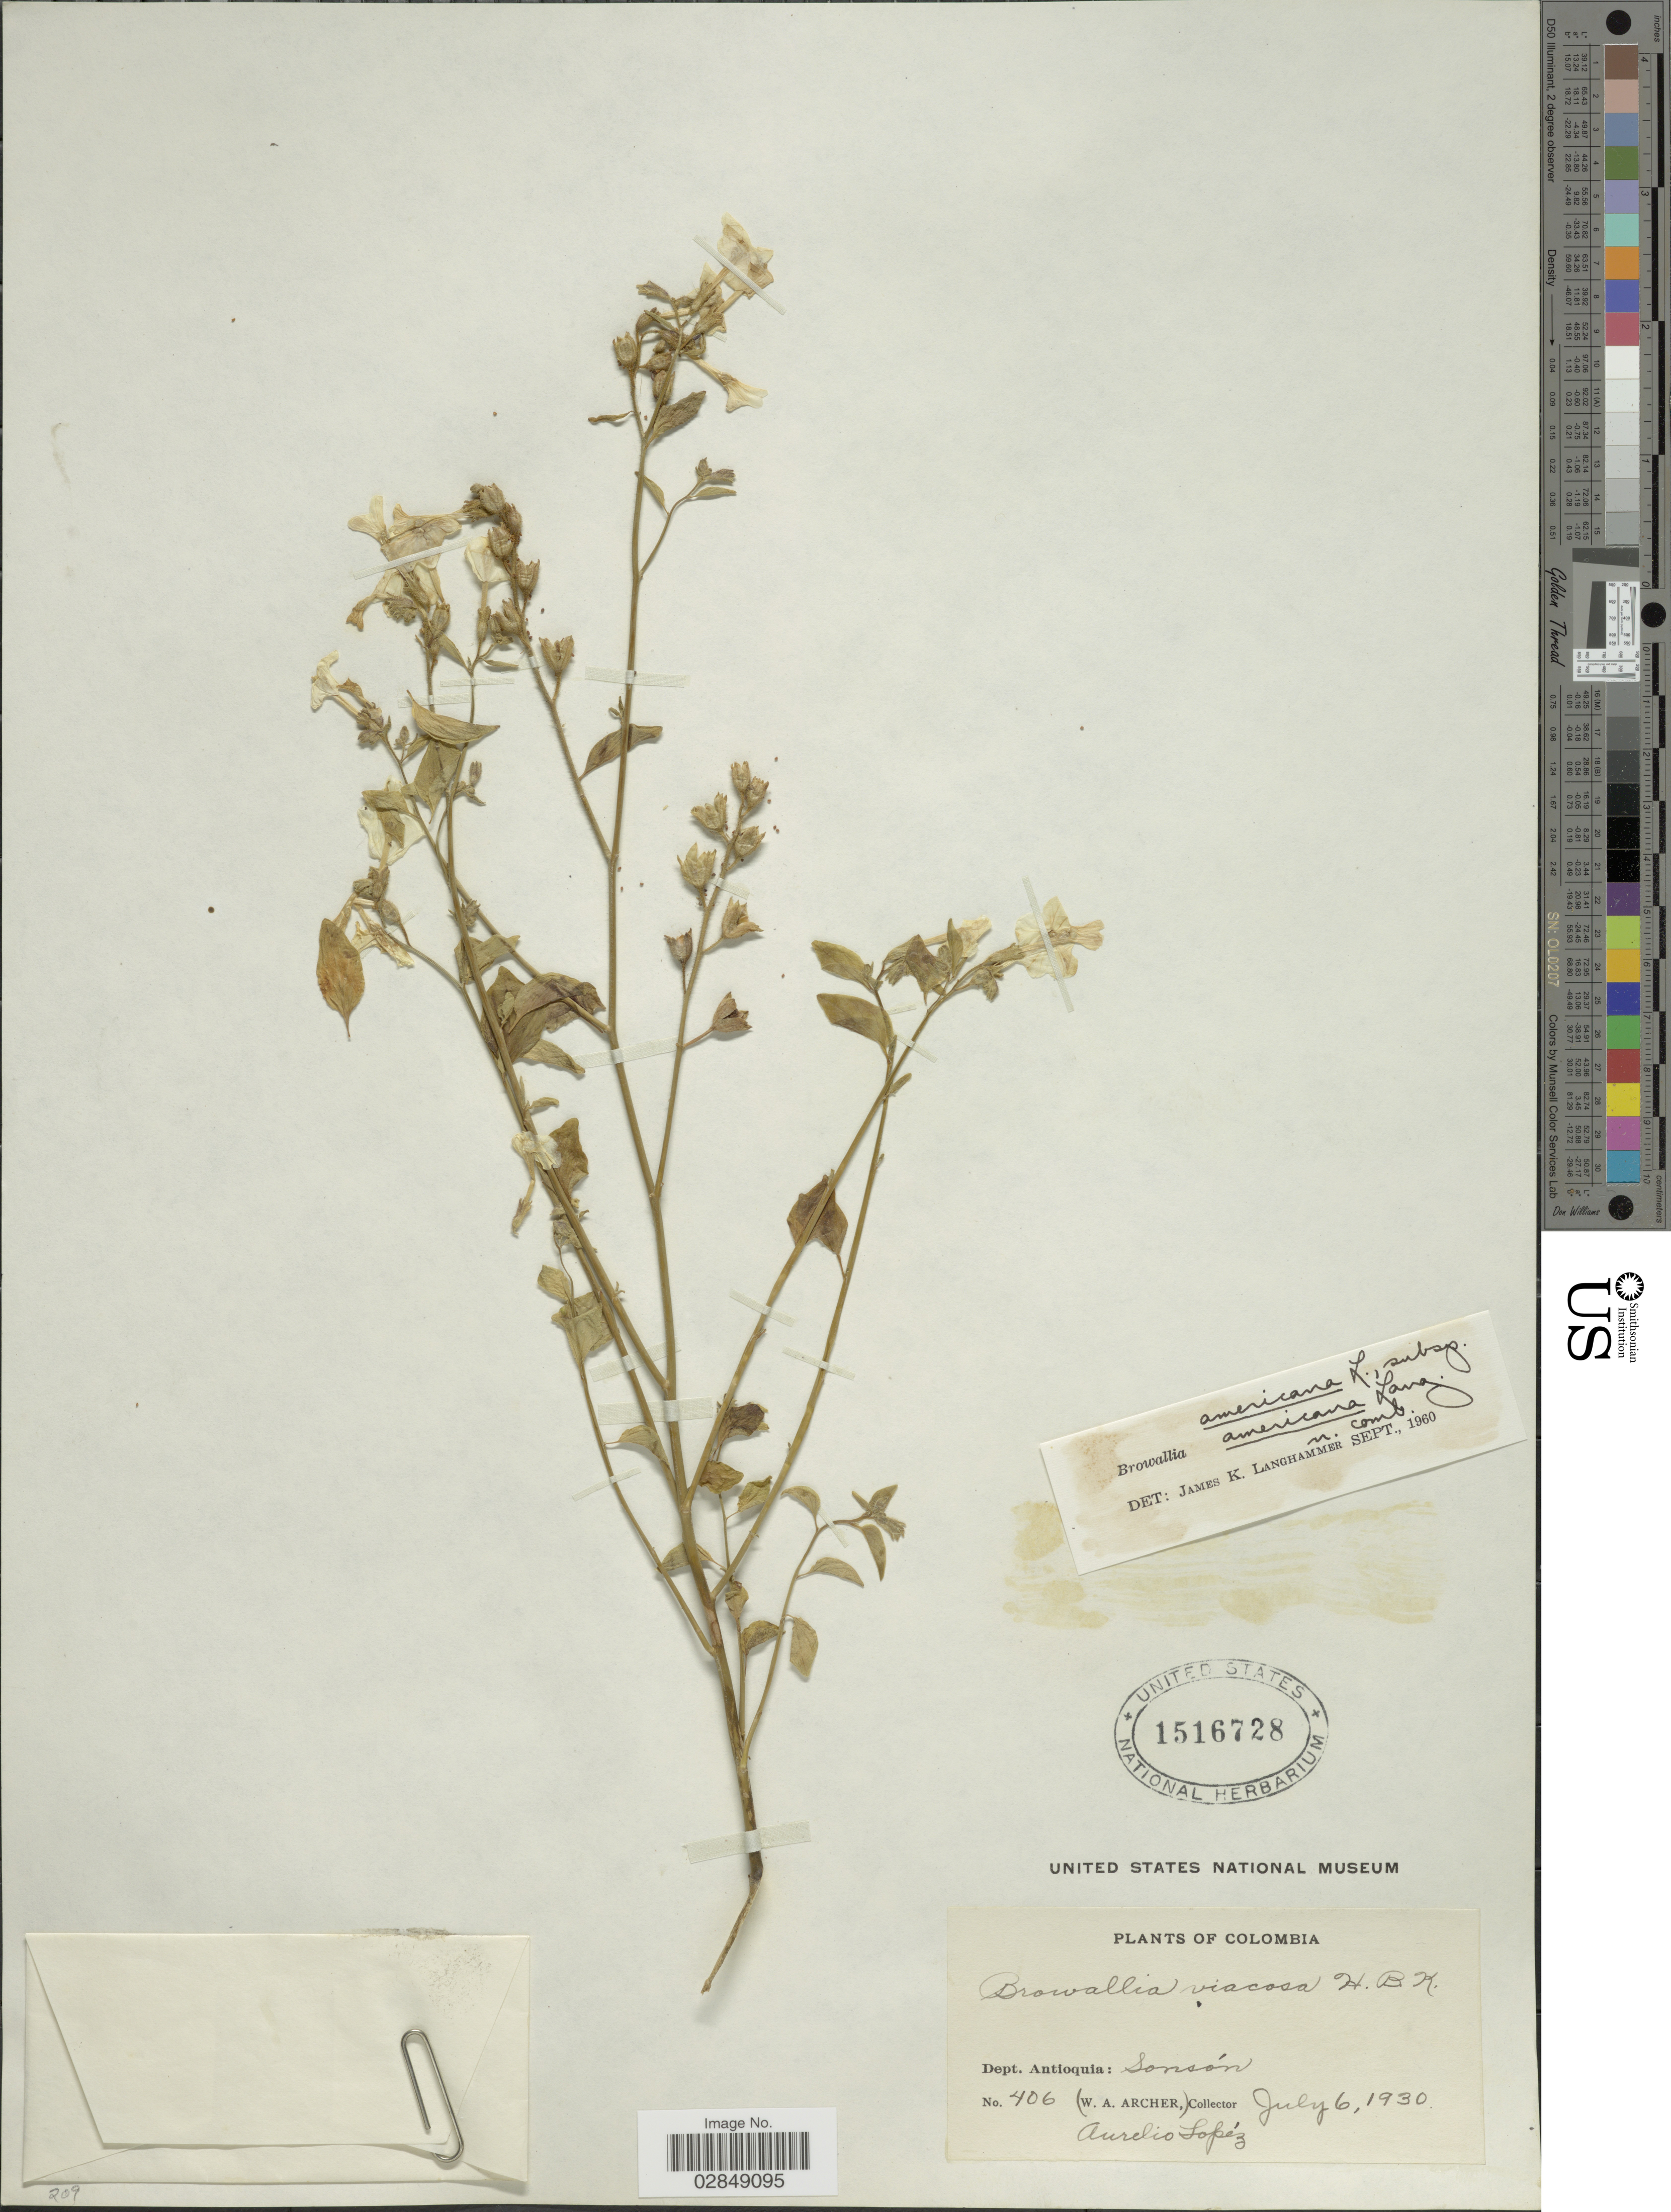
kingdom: Plantae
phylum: Tracheophyta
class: Magnoliopsida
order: Solanales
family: Solanaceae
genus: Browallia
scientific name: Browallia americana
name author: L.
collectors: A. López & W. Archer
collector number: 406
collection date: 1930-07-06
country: Colombia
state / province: Antioquia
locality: Dept. Antioquia: Sonsón.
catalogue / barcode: US 1516728